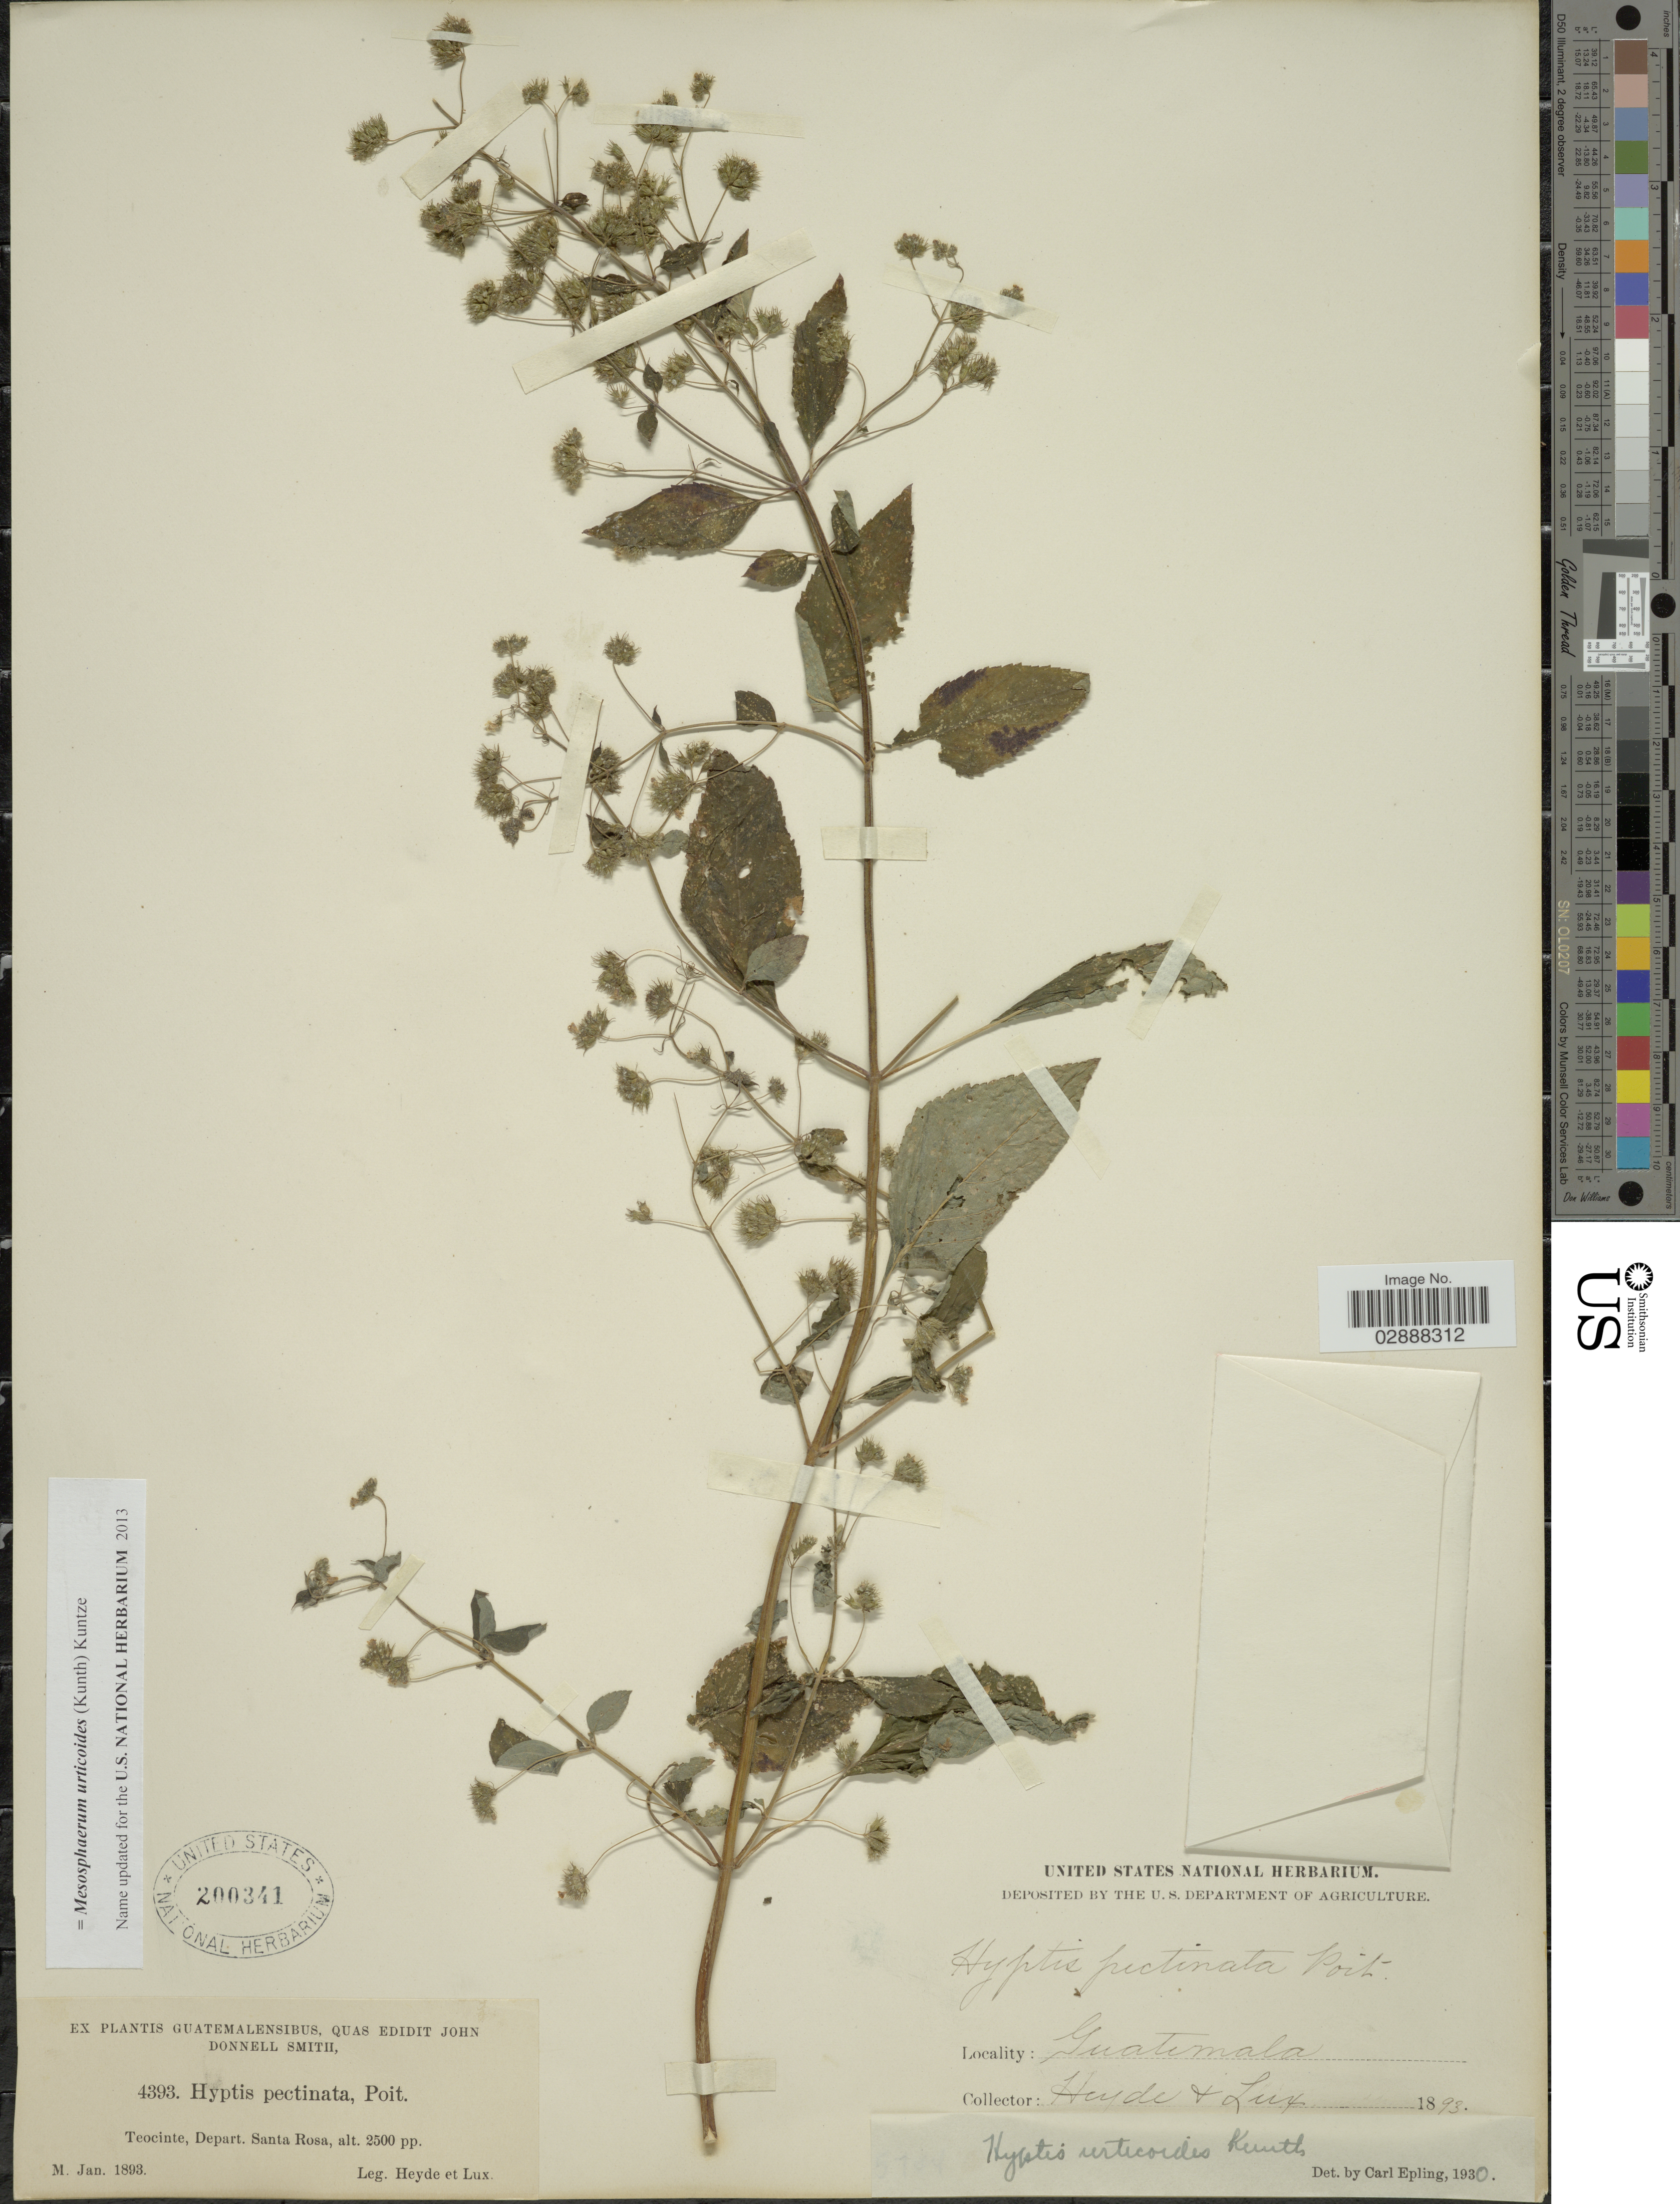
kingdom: Plantae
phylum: Tracheophyta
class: Magnoliopsida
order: Lamiales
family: Lamiaceae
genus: Mesosphaerum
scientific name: Mesosphaerum urticoides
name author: (Kunth) Kuntze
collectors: Heyde & Lux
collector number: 4393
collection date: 1893-01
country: Guatemala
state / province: Santa Rosa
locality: Teocinte, Depart. Santa Rosa.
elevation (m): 762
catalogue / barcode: US 200341